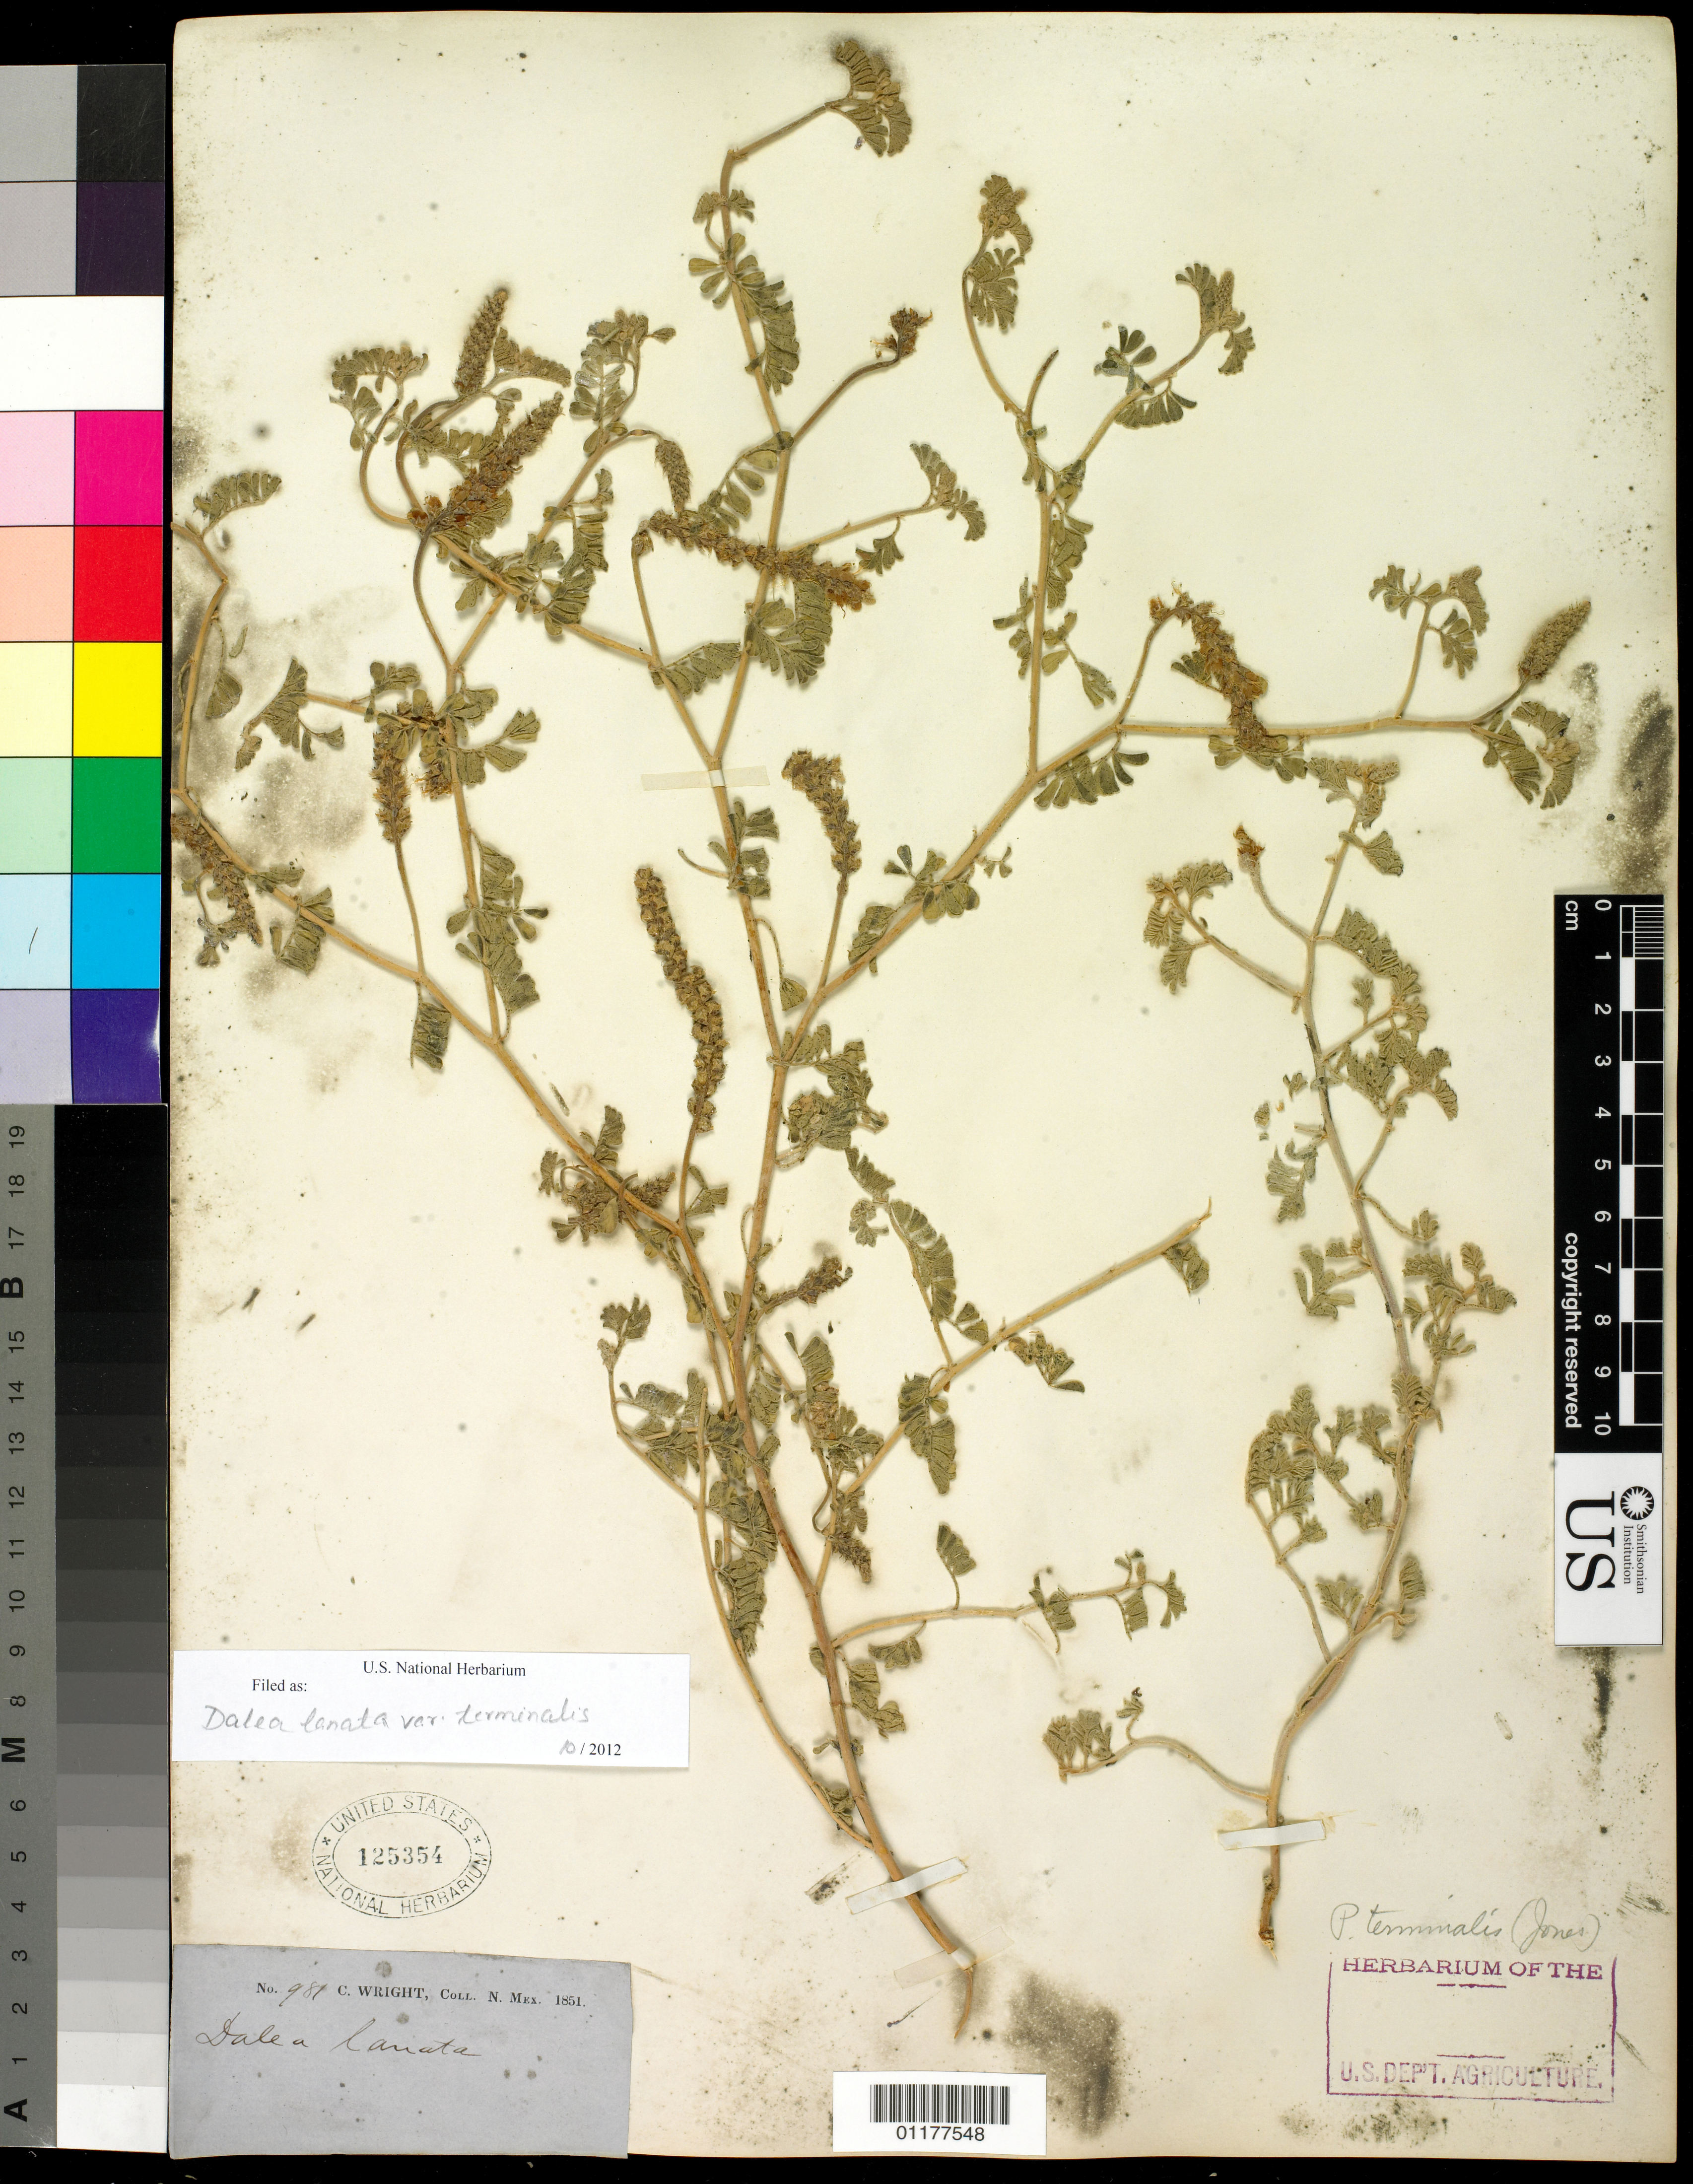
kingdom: Plantae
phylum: Tracheophyta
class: Magnoliopsida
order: Fabales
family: Fabaceae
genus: Dalea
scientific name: Dalea lanata var. terminalis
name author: (M.E. Jones) Barneby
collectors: C. Wright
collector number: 981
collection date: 1851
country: United States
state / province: New Mexico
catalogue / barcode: US 125354